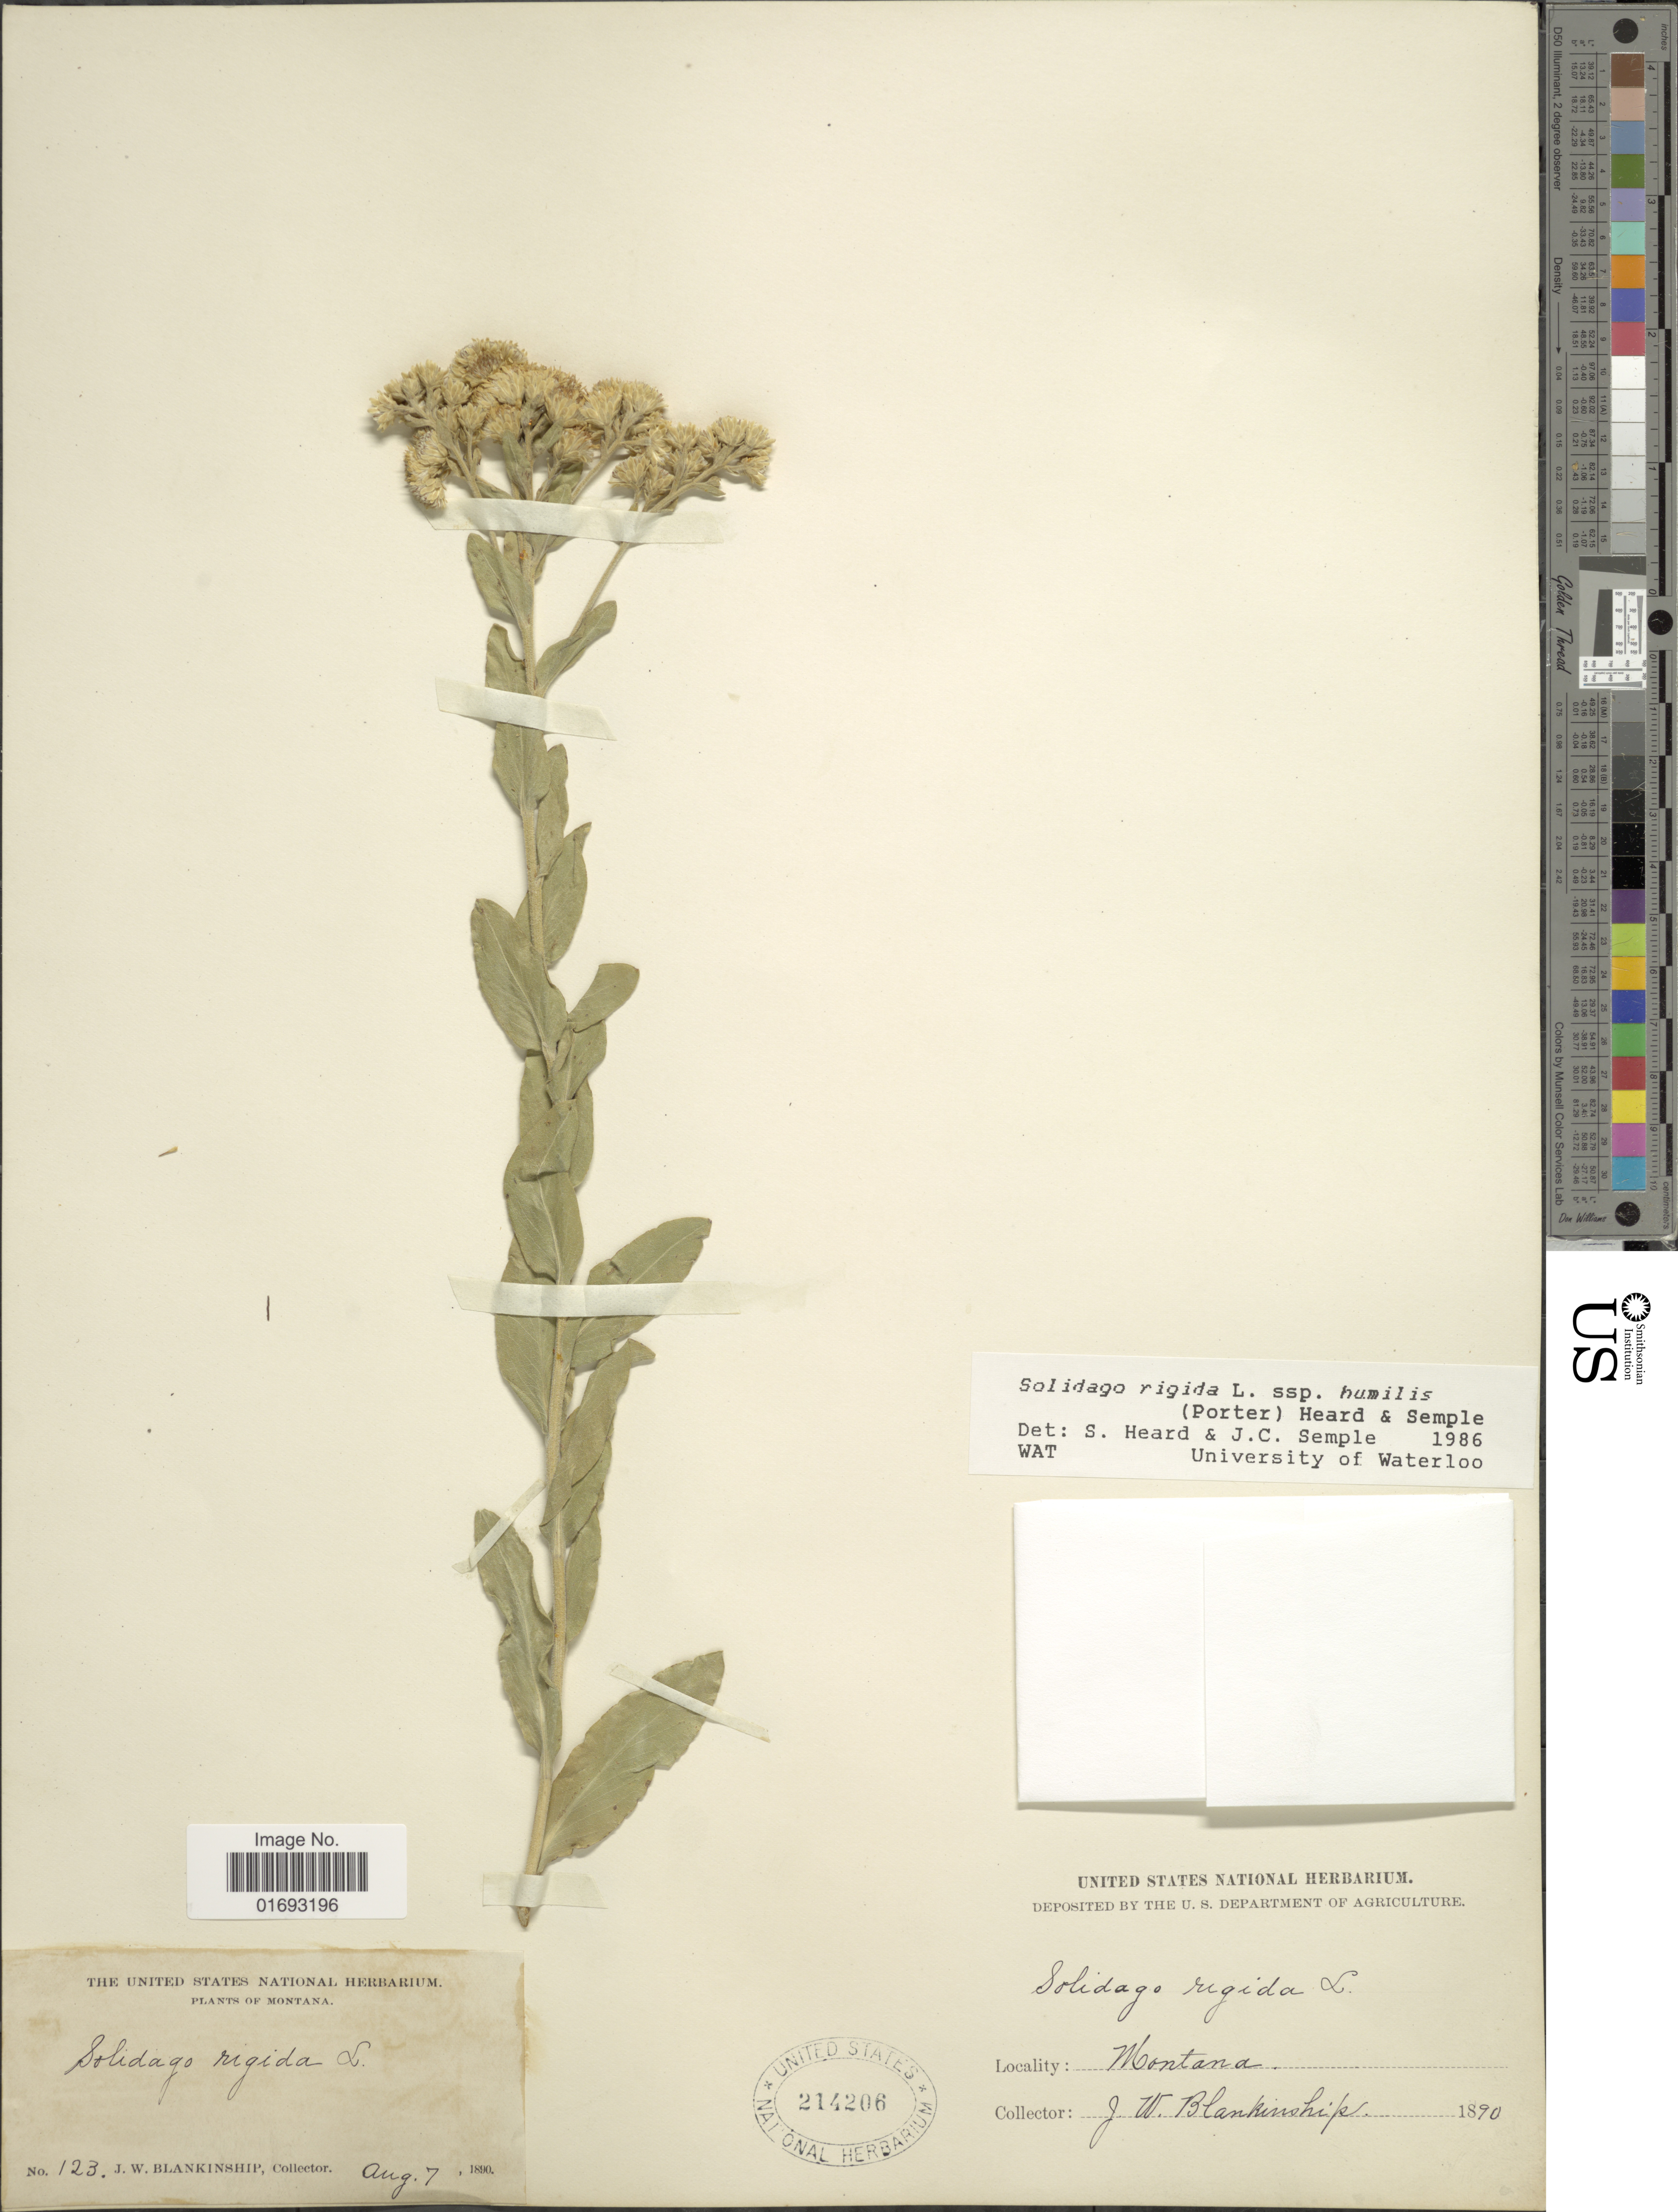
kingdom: Plantae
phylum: Tracheophyta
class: Magnoliopsida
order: Asterales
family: Asteraceae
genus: Oligoneuron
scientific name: Oligoneuron rigidum var. humile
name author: (Porter) G.L. Nesom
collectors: J. W. Blankinship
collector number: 123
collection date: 1890-08-07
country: United States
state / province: Montana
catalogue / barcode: US 214206